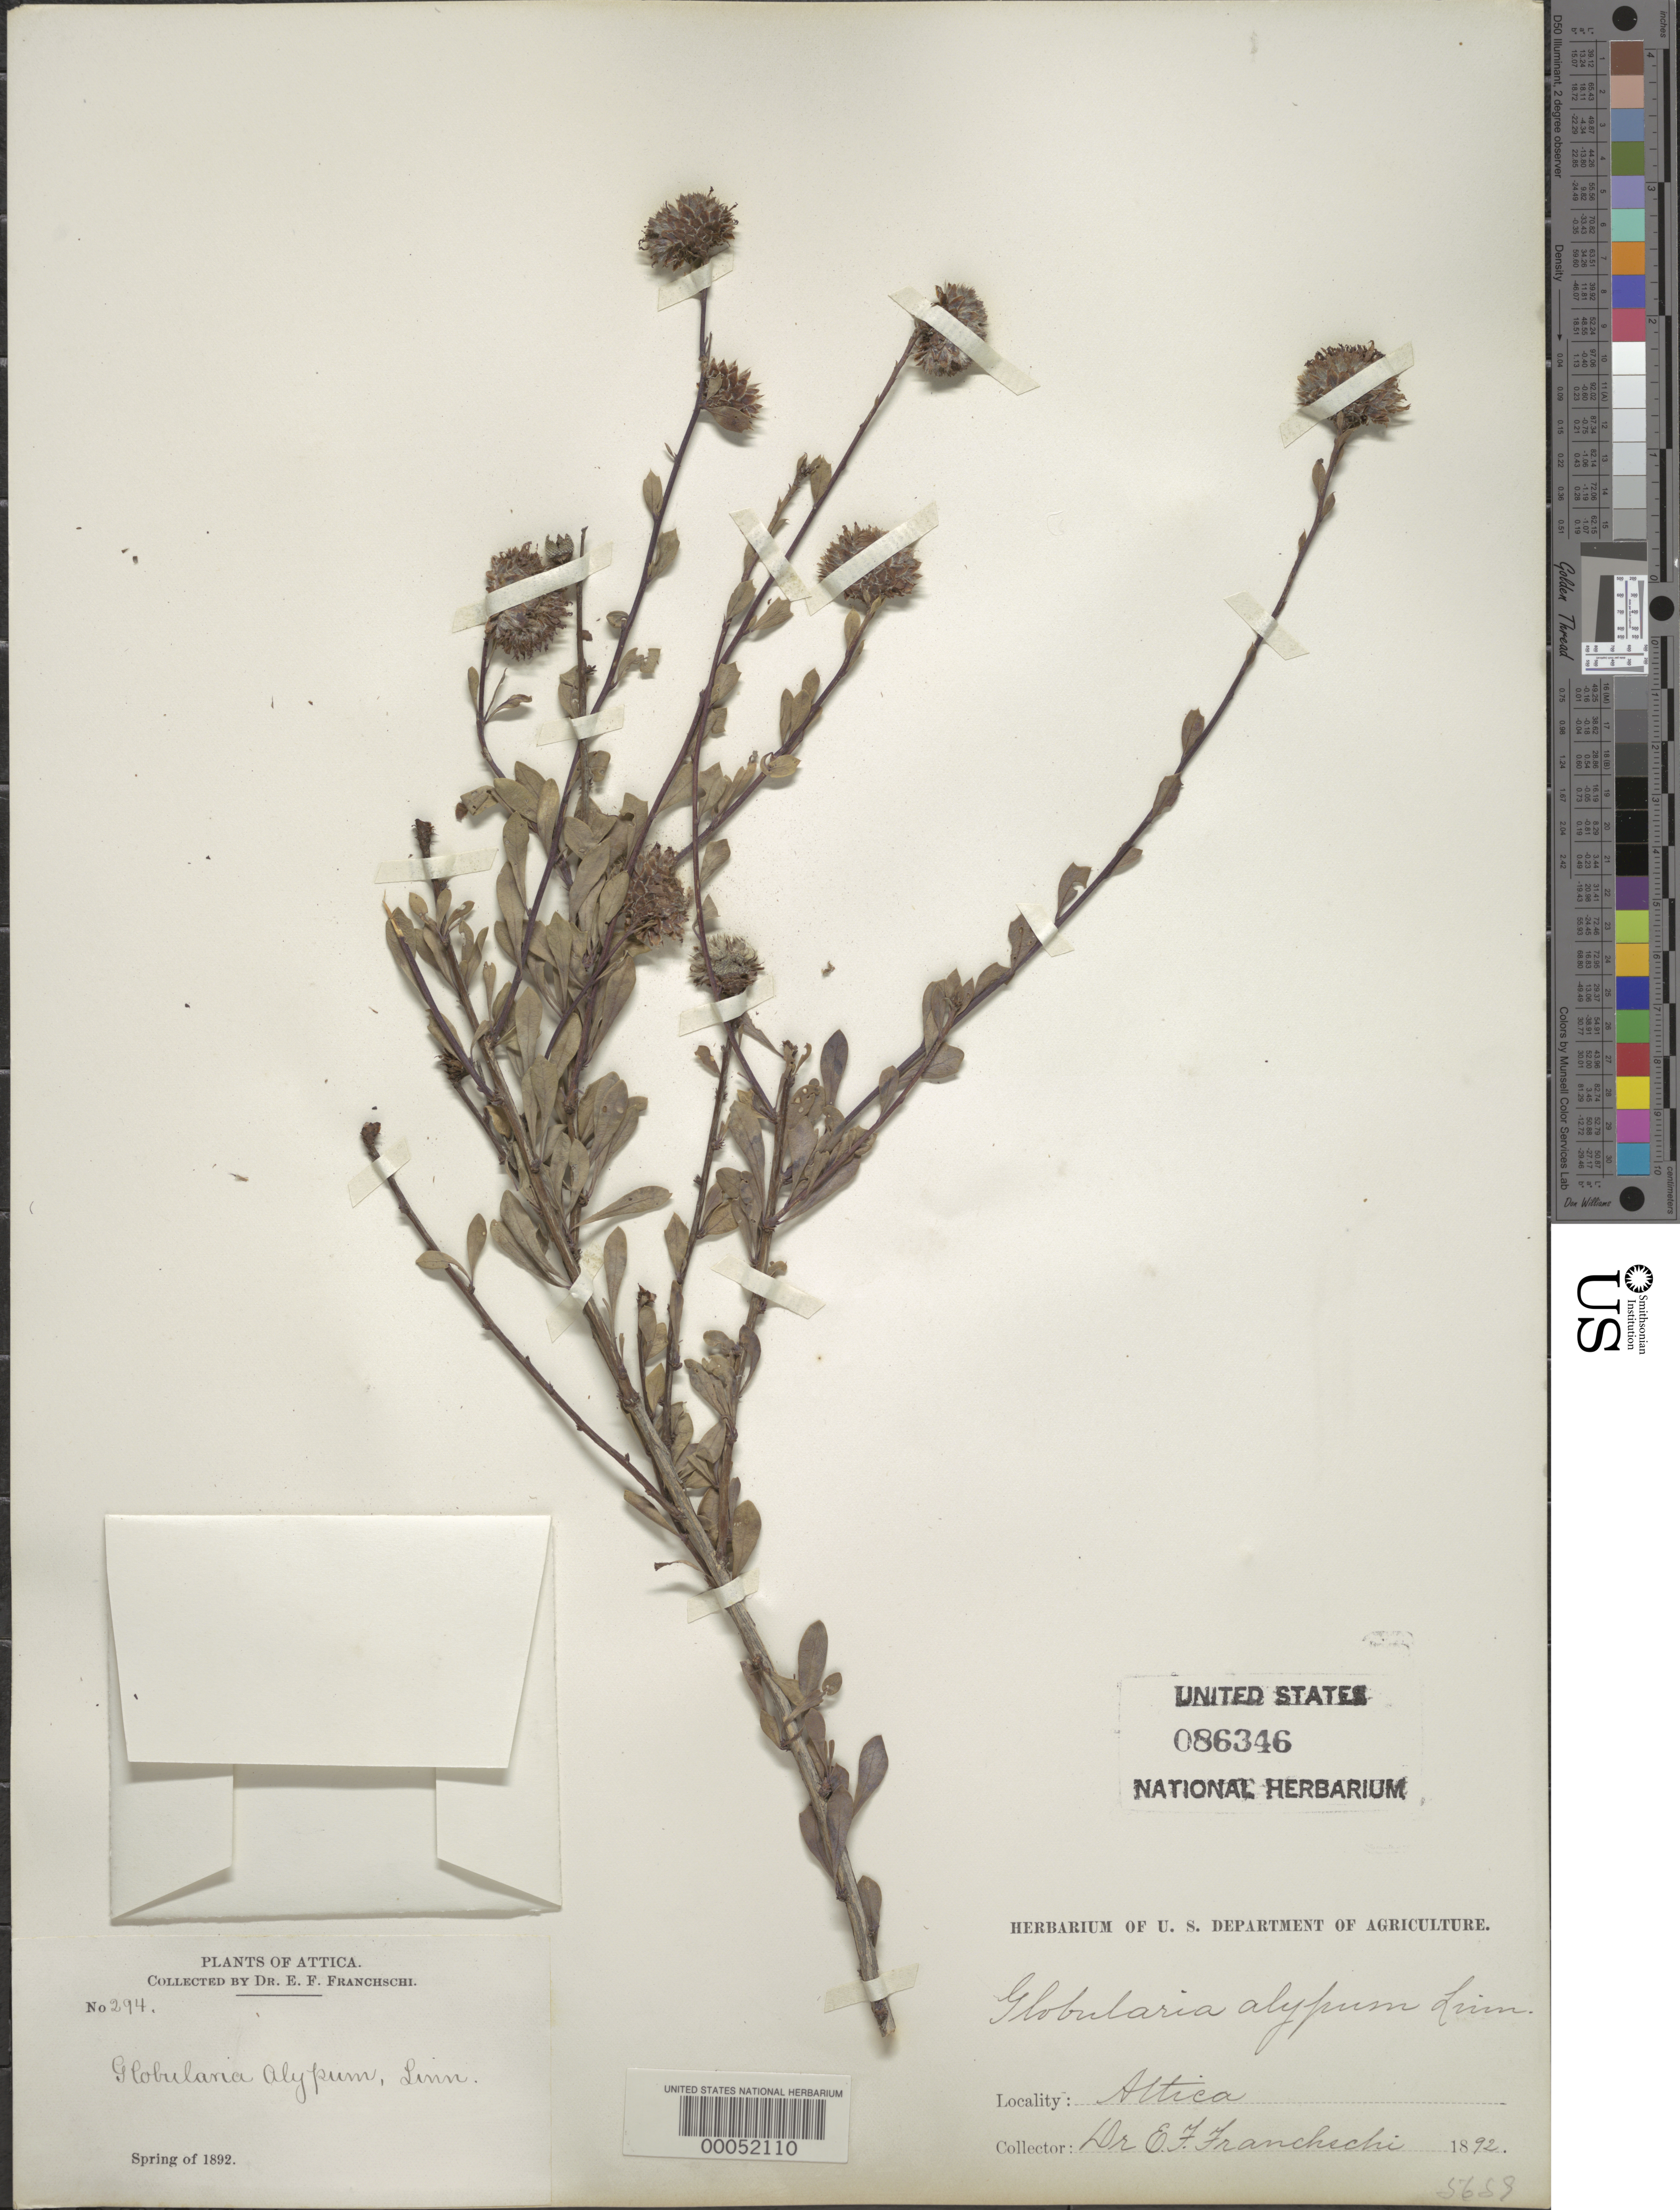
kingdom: Plantae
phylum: Tracheophyta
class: Magnoliopsida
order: Lamiales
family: Plantaginaceae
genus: Globularia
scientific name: Globularia alypum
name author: L.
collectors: E. Franchschi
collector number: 294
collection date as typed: Spr 1892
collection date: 1892-03-20/1892-06-20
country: Greece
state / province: Attica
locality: Attica.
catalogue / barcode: US 86346